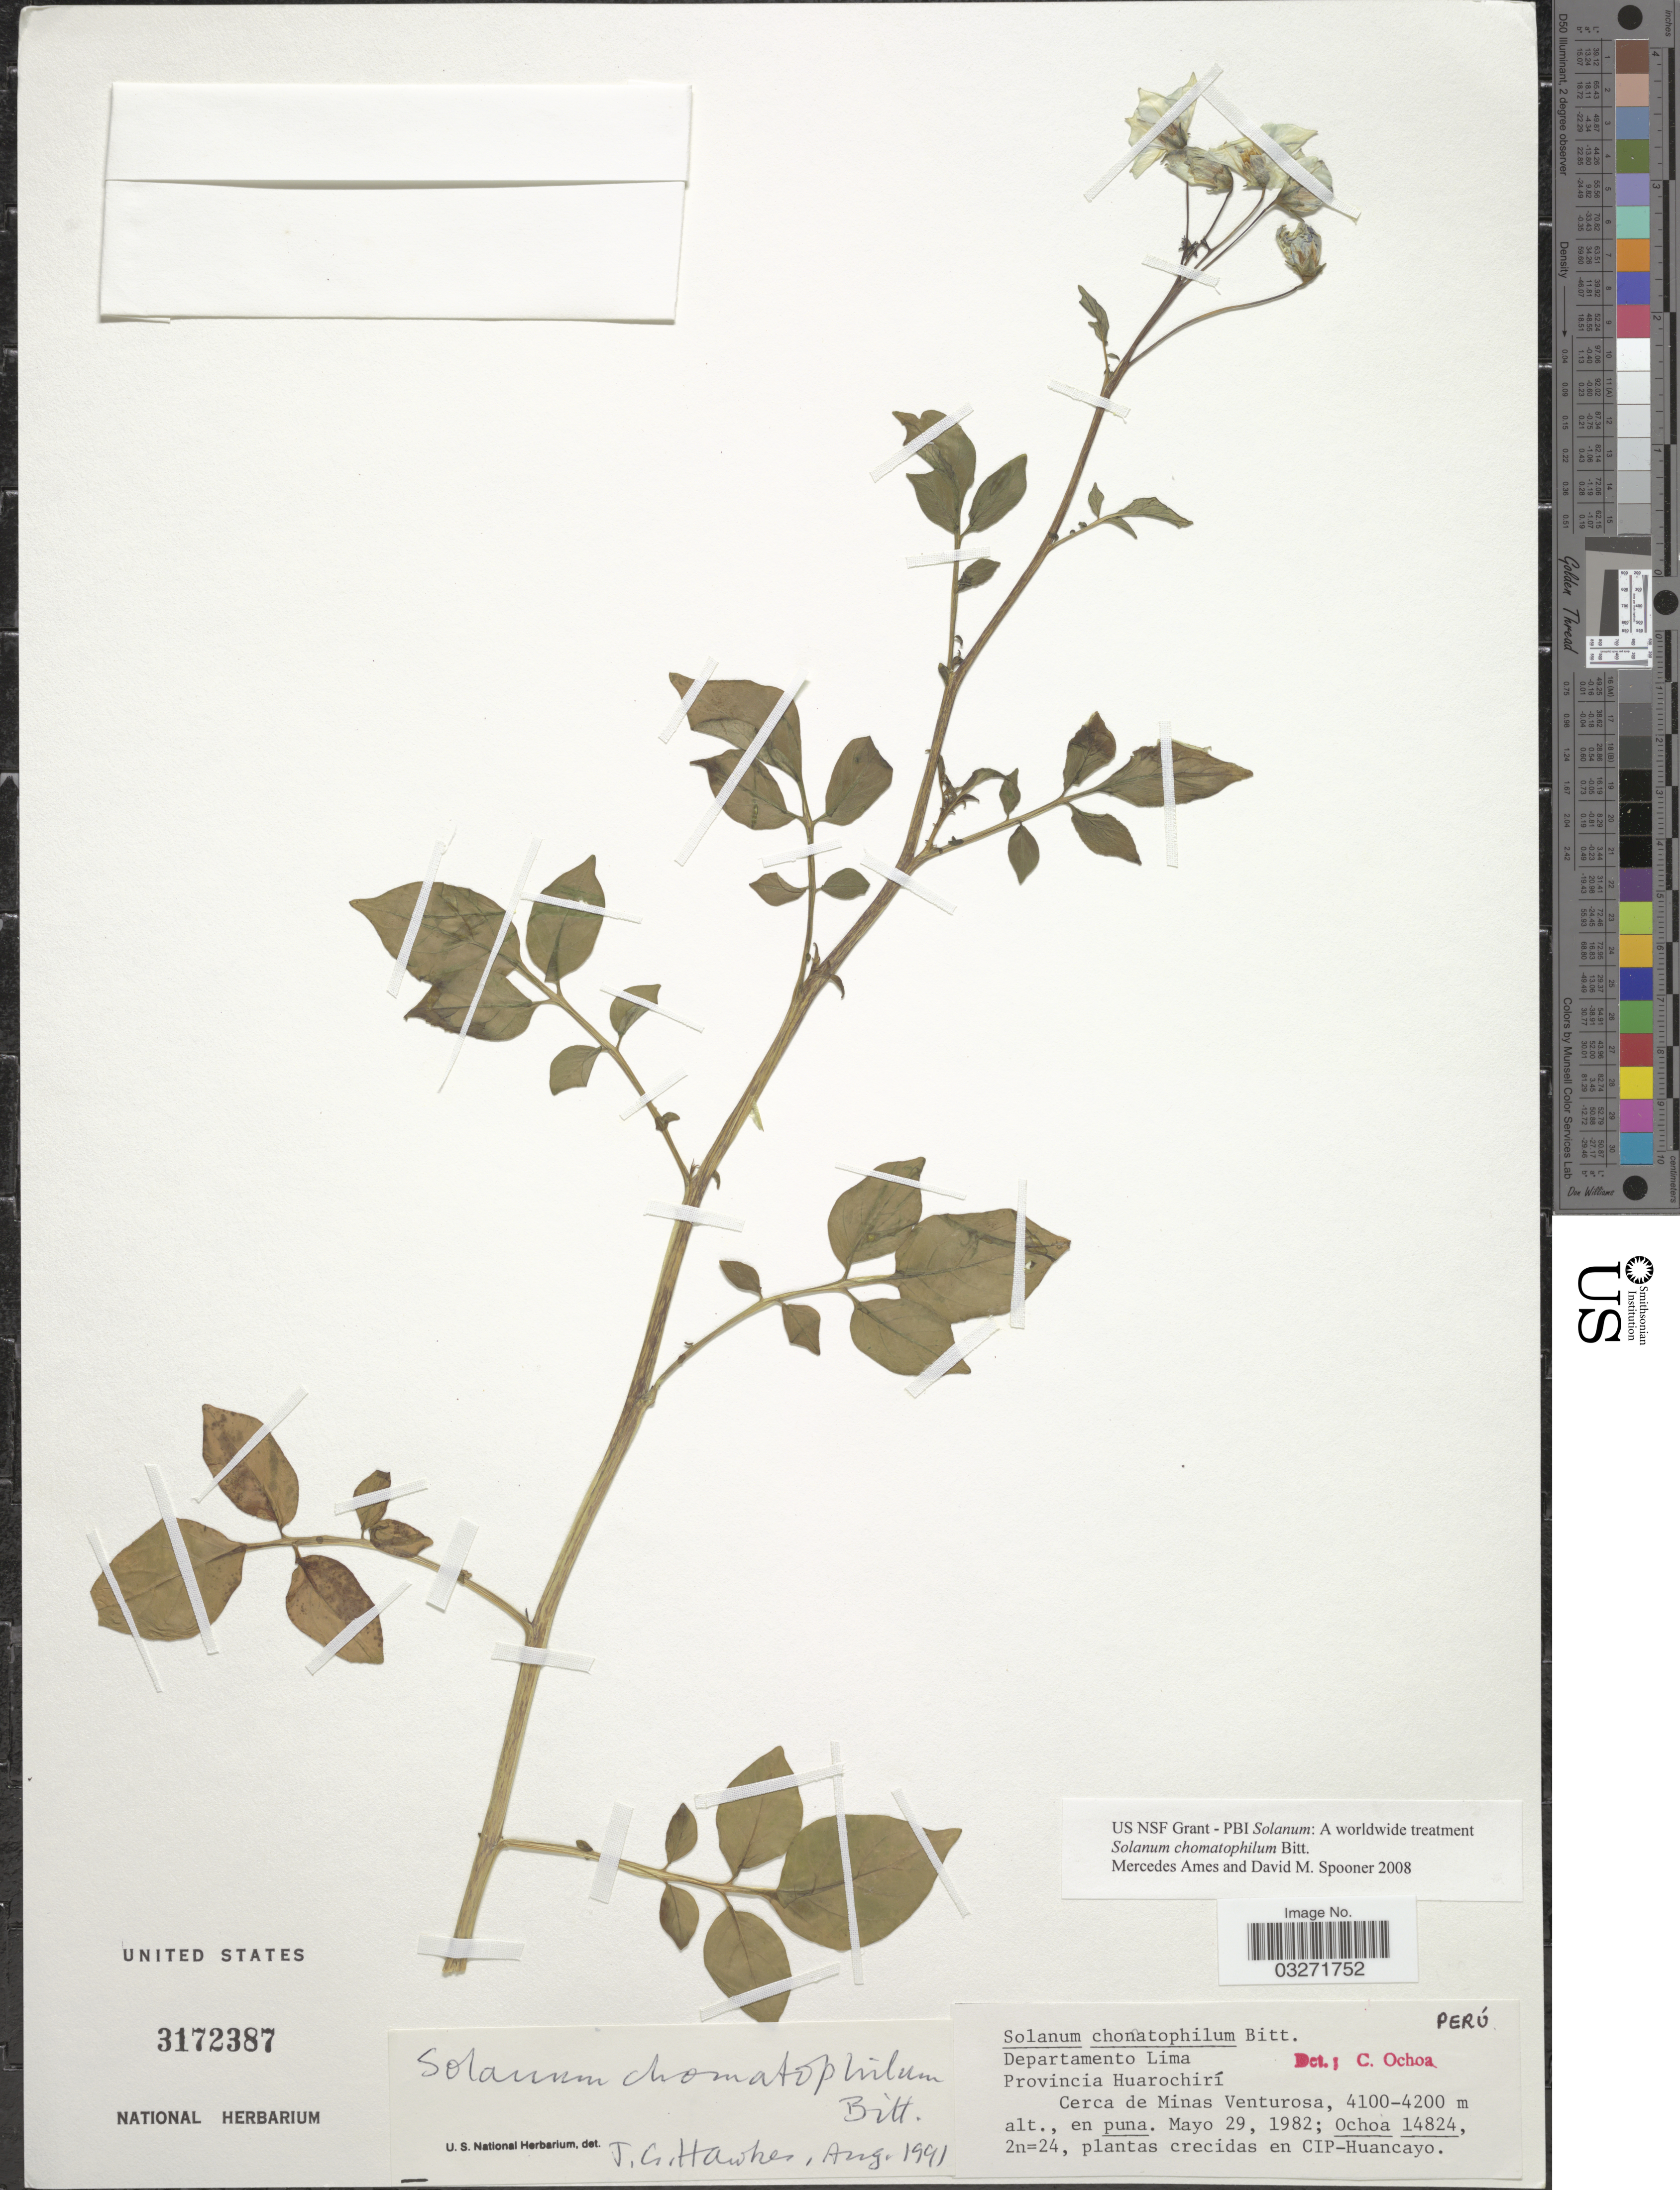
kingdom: Plantae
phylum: Tracheophyta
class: Magnoliopsida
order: Solanales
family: Solanaceae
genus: Solanum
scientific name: Solanum chomatophilum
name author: Bitter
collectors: -. Ochoa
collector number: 14824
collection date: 1982-05-29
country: Peru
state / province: Lima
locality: Departamento Lima. Provincia Huarochirí. Cerca de Minas Venturosa.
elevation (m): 4100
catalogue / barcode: US 3172387